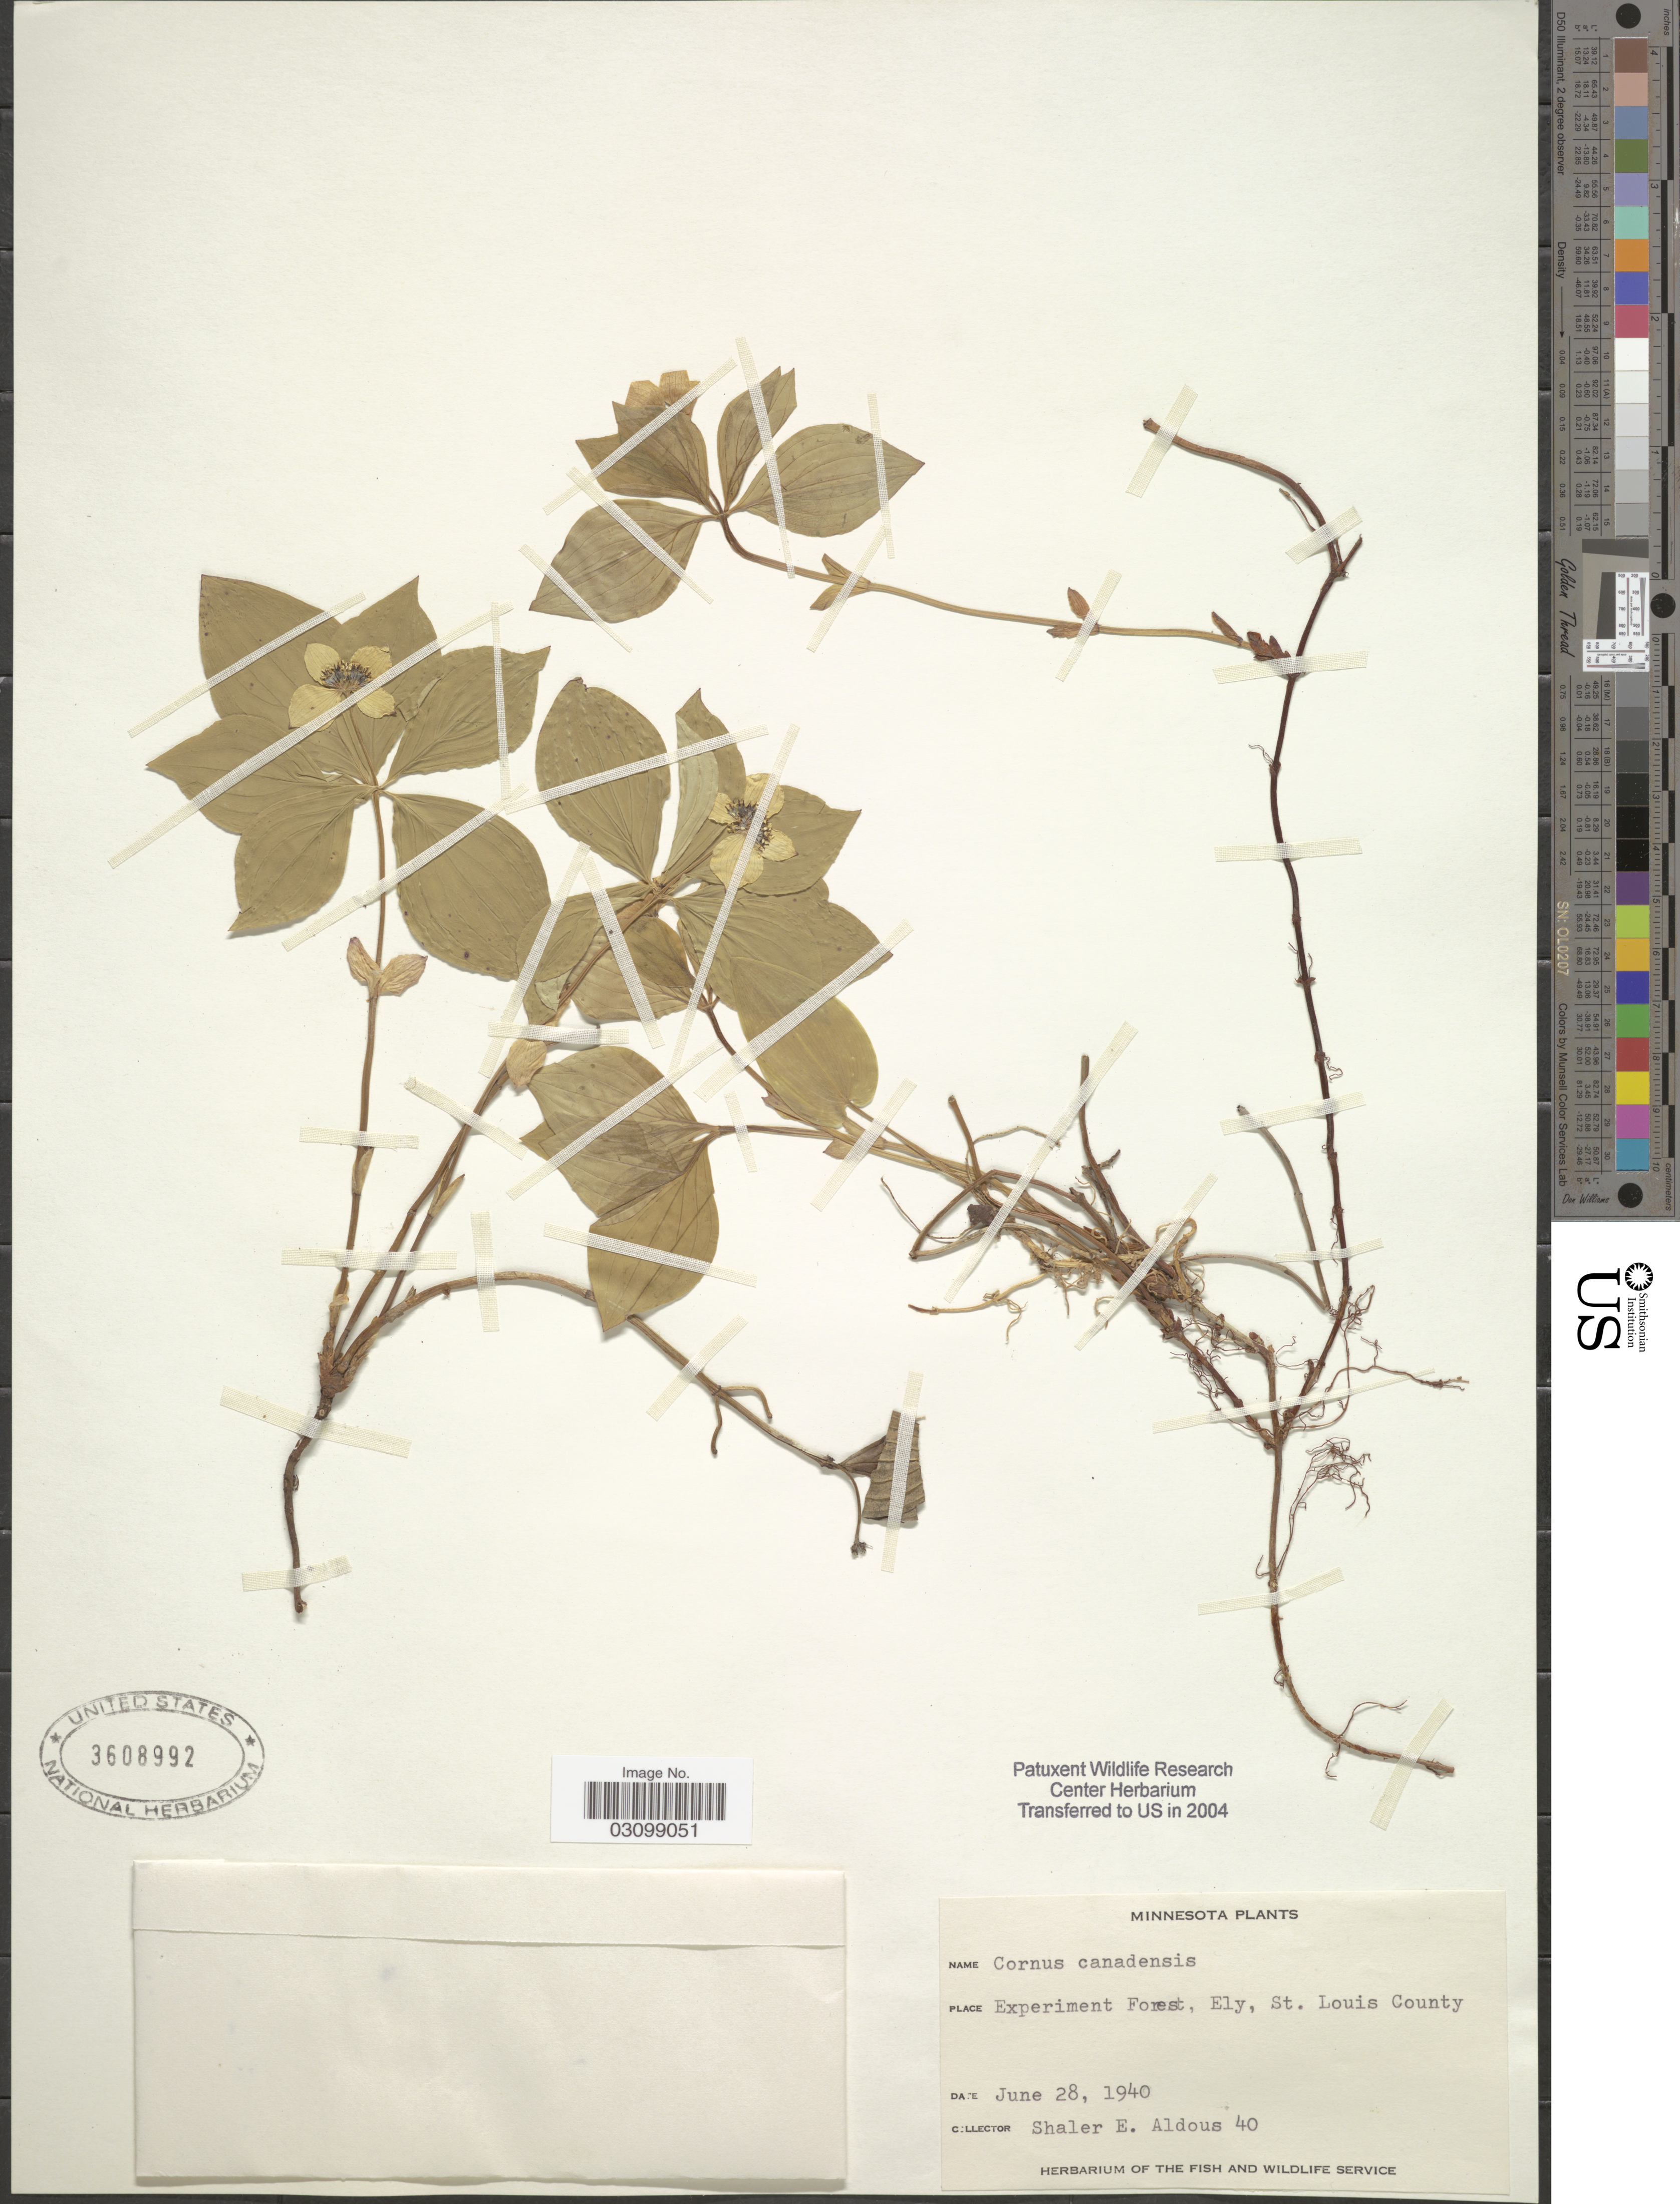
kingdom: Plantae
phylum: Tracheophyta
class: Magnoliopsida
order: Cornales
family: Cornaceae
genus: Cornus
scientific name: Cornus canadensis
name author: L.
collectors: S. Aldous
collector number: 40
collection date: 1940-06-28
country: United States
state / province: Minnesota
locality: Experiment Forest, Ely, St. Louis County.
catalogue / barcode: US 3608992